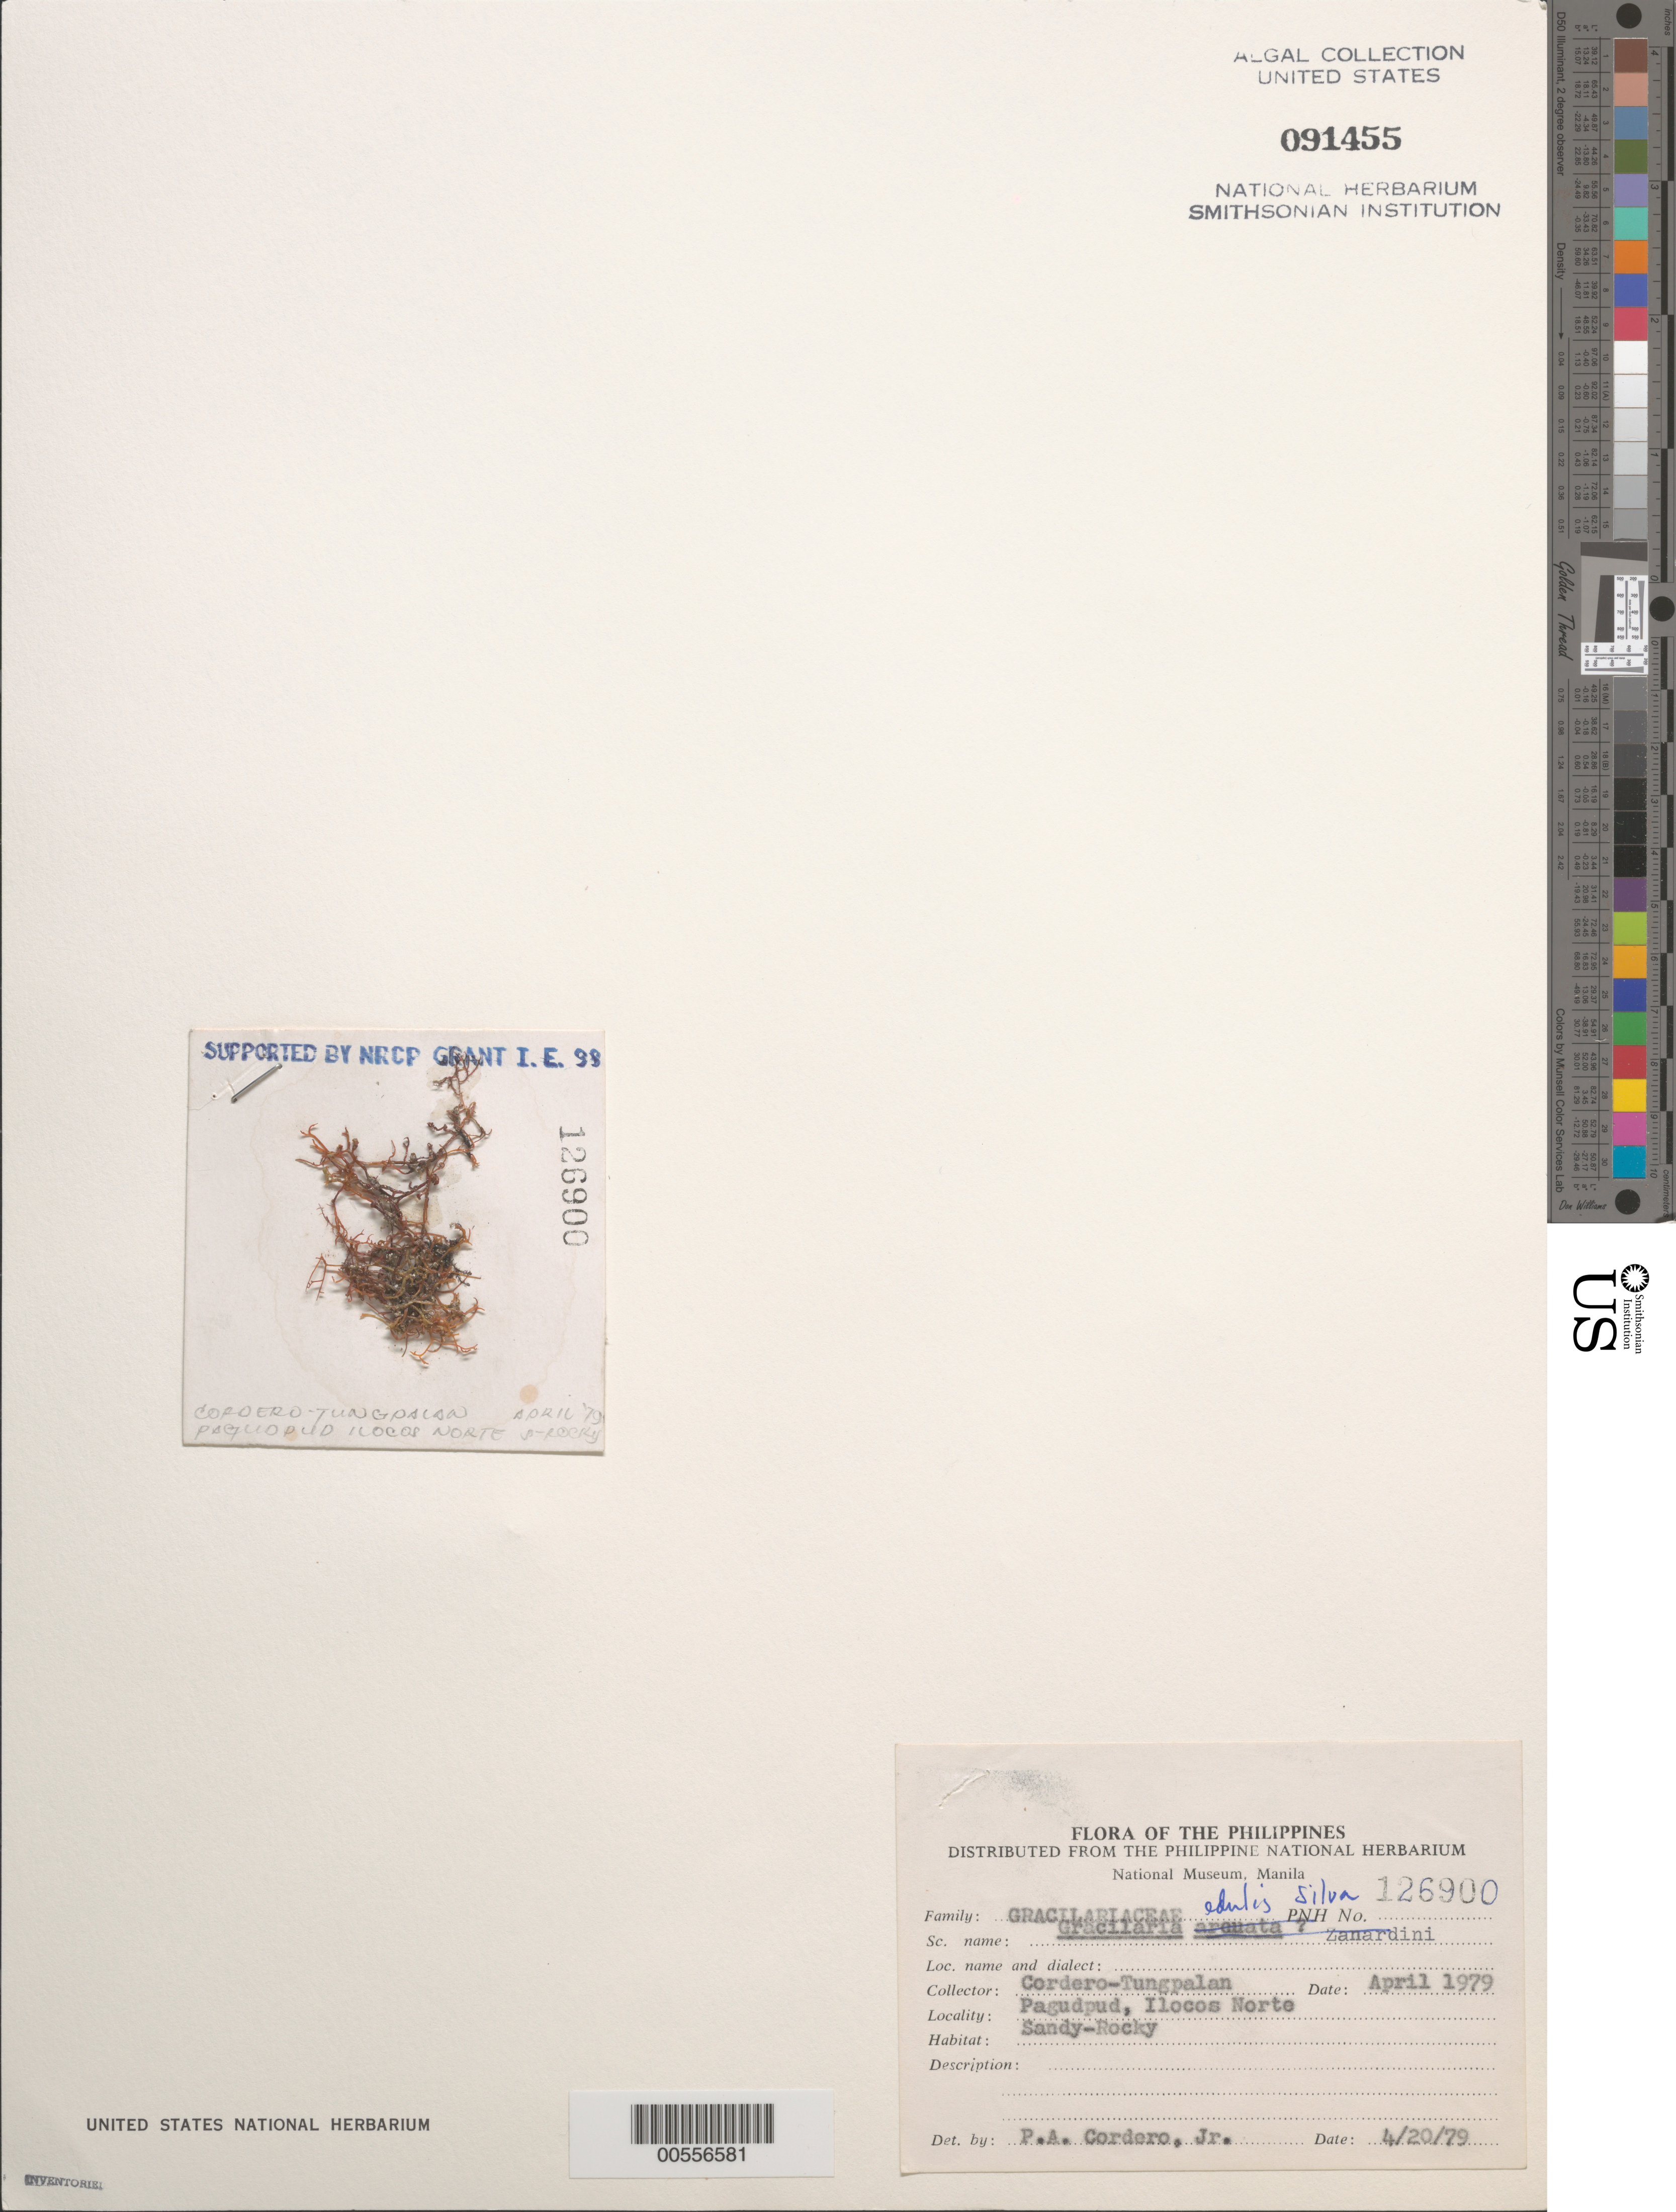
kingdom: Plantae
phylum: Rhodophyta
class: Florideophyceae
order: Gracilariales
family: Gracilariaceae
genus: Gracilaria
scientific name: Gracilaria edulis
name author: (S.G. Gmel.) P.C. Silva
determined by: Cordero, P. A., Jr.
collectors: P. A. Cordero & A. Tungpalan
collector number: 126900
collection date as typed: Apr 1979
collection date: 1979-04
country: Philippines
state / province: Ilocos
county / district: Ilocos Norte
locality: Pagudpud, ilocos norte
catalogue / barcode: US 91455